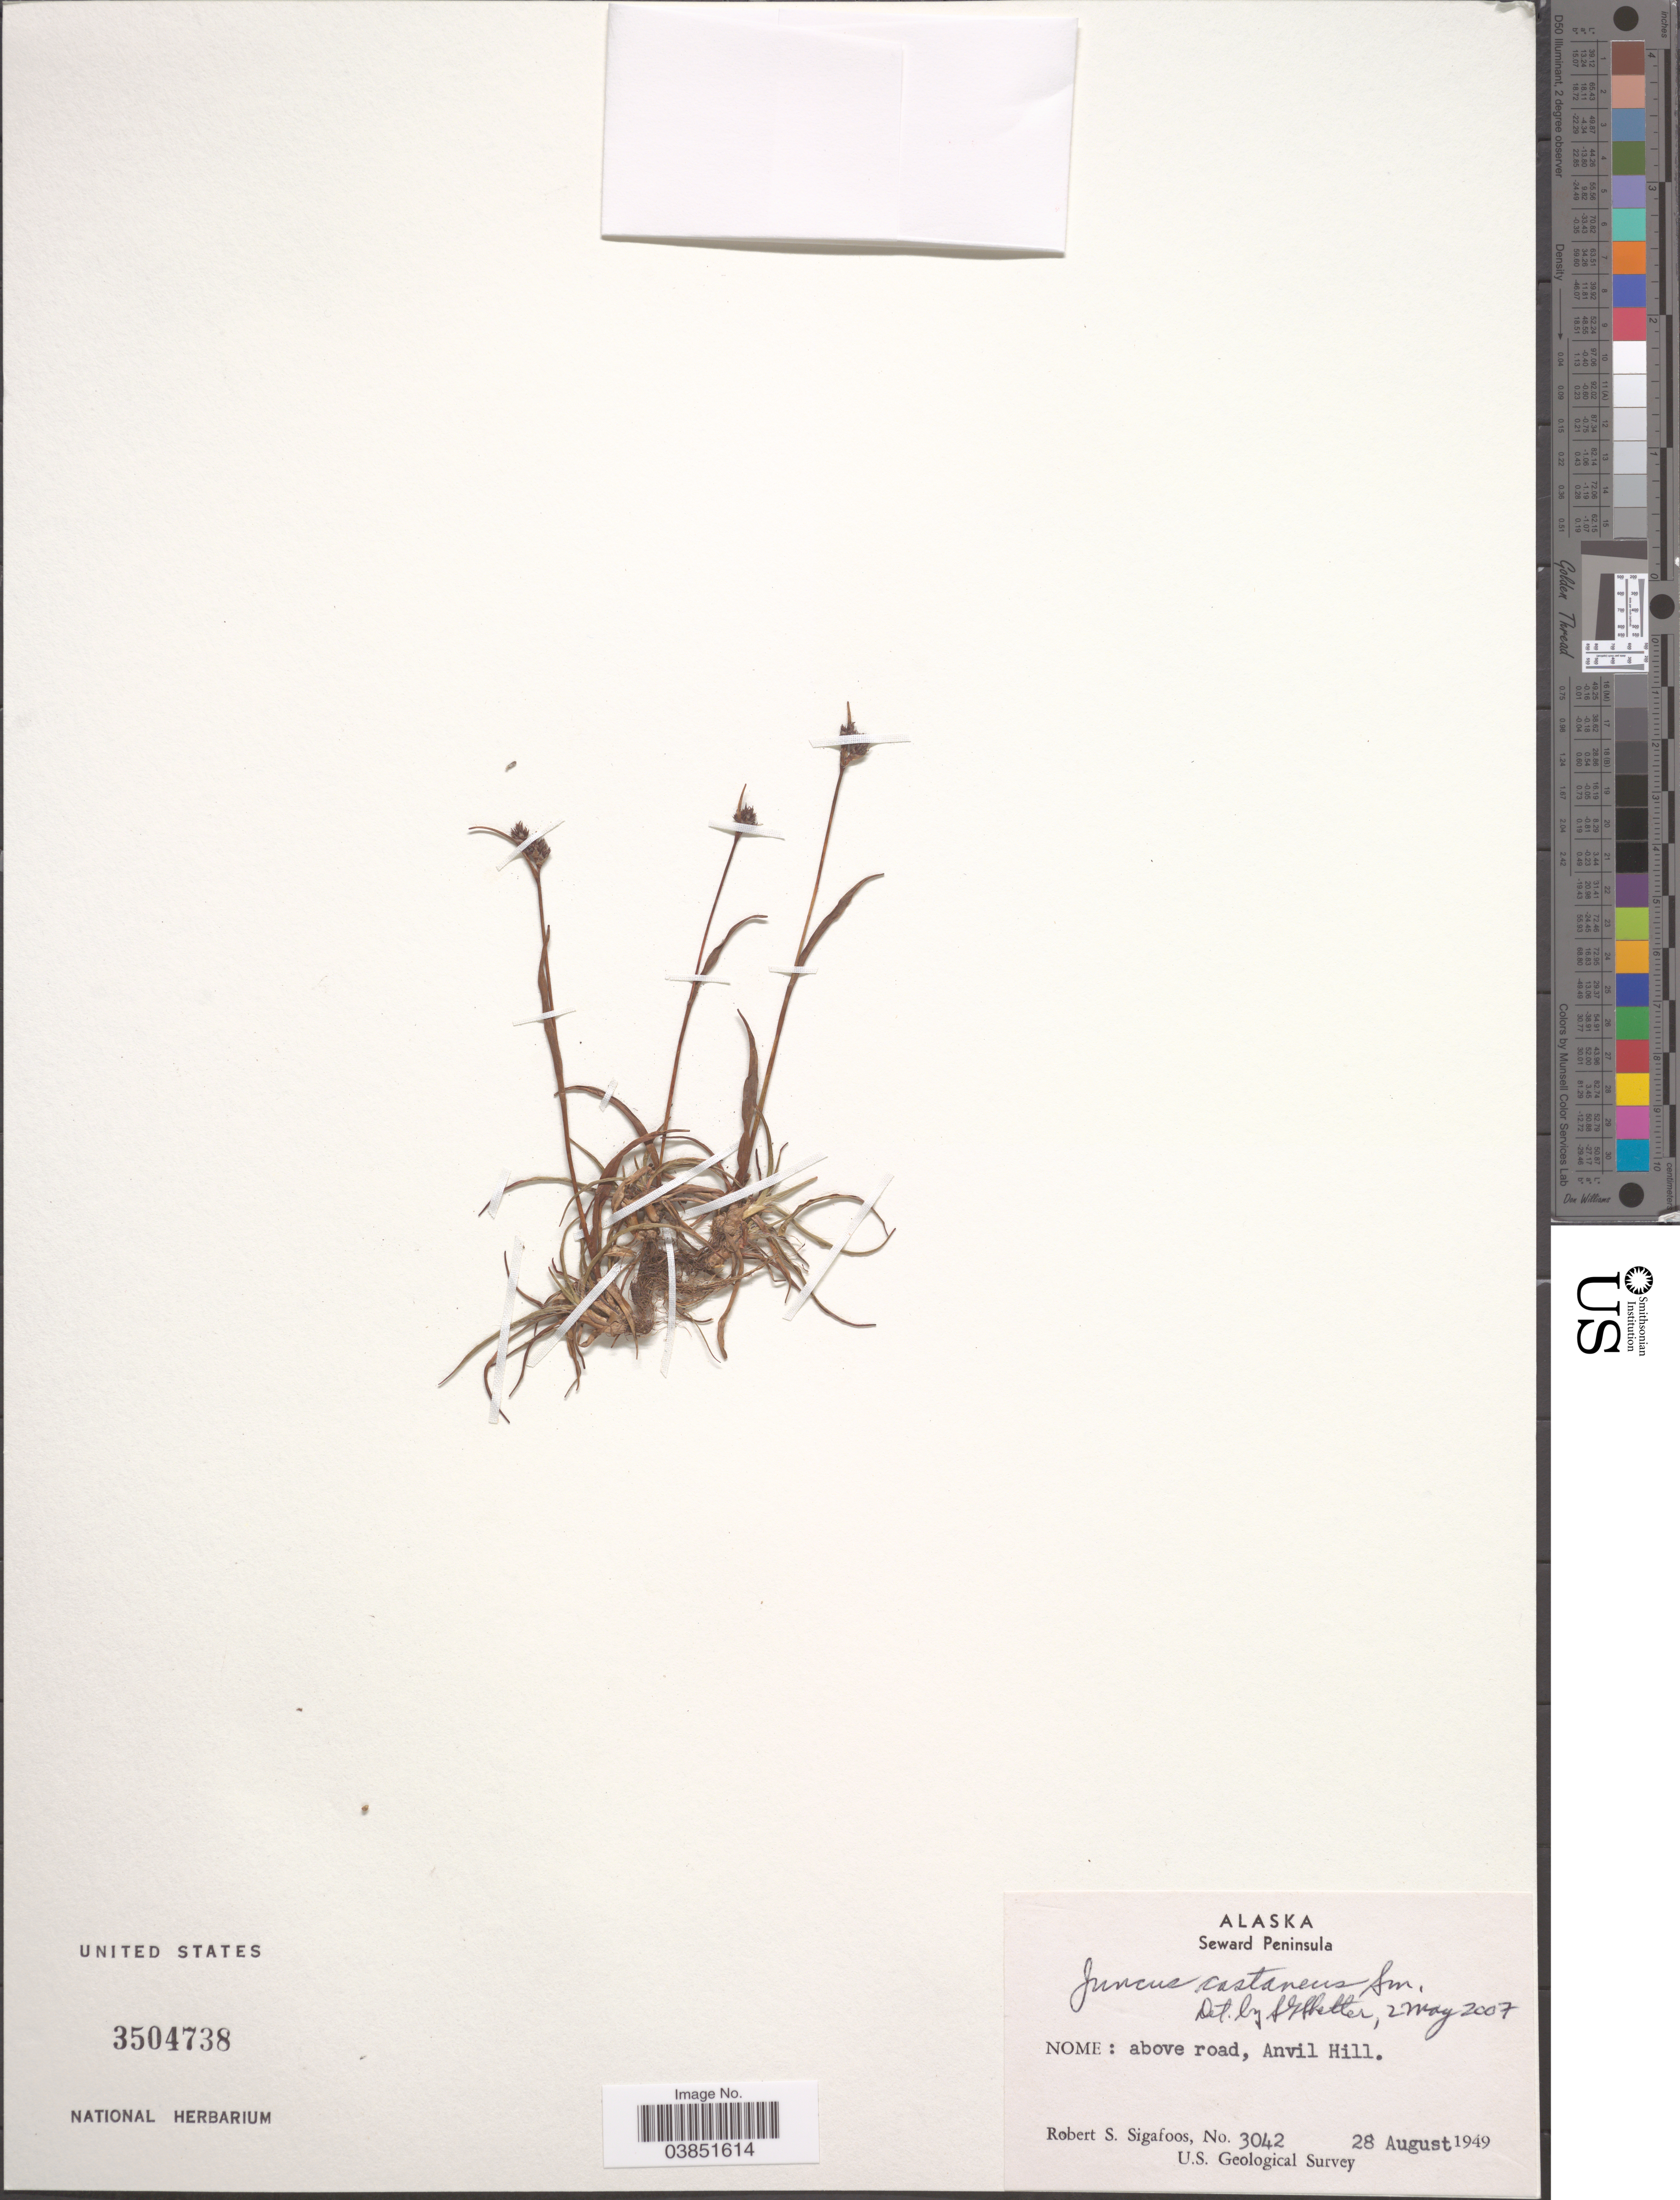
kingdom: Plantae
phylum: Tracheophyta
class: Liliopsida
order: Poales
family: Juncaceae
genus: Juncus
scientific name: Juncus castaneus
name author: Sm.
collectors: R. Sigafoos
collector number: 3042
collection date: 1949-08-28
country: United States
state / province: Alaska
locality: Seward Peninsula. Nome: above road, Anvil Hill.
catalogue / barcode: US 3504738